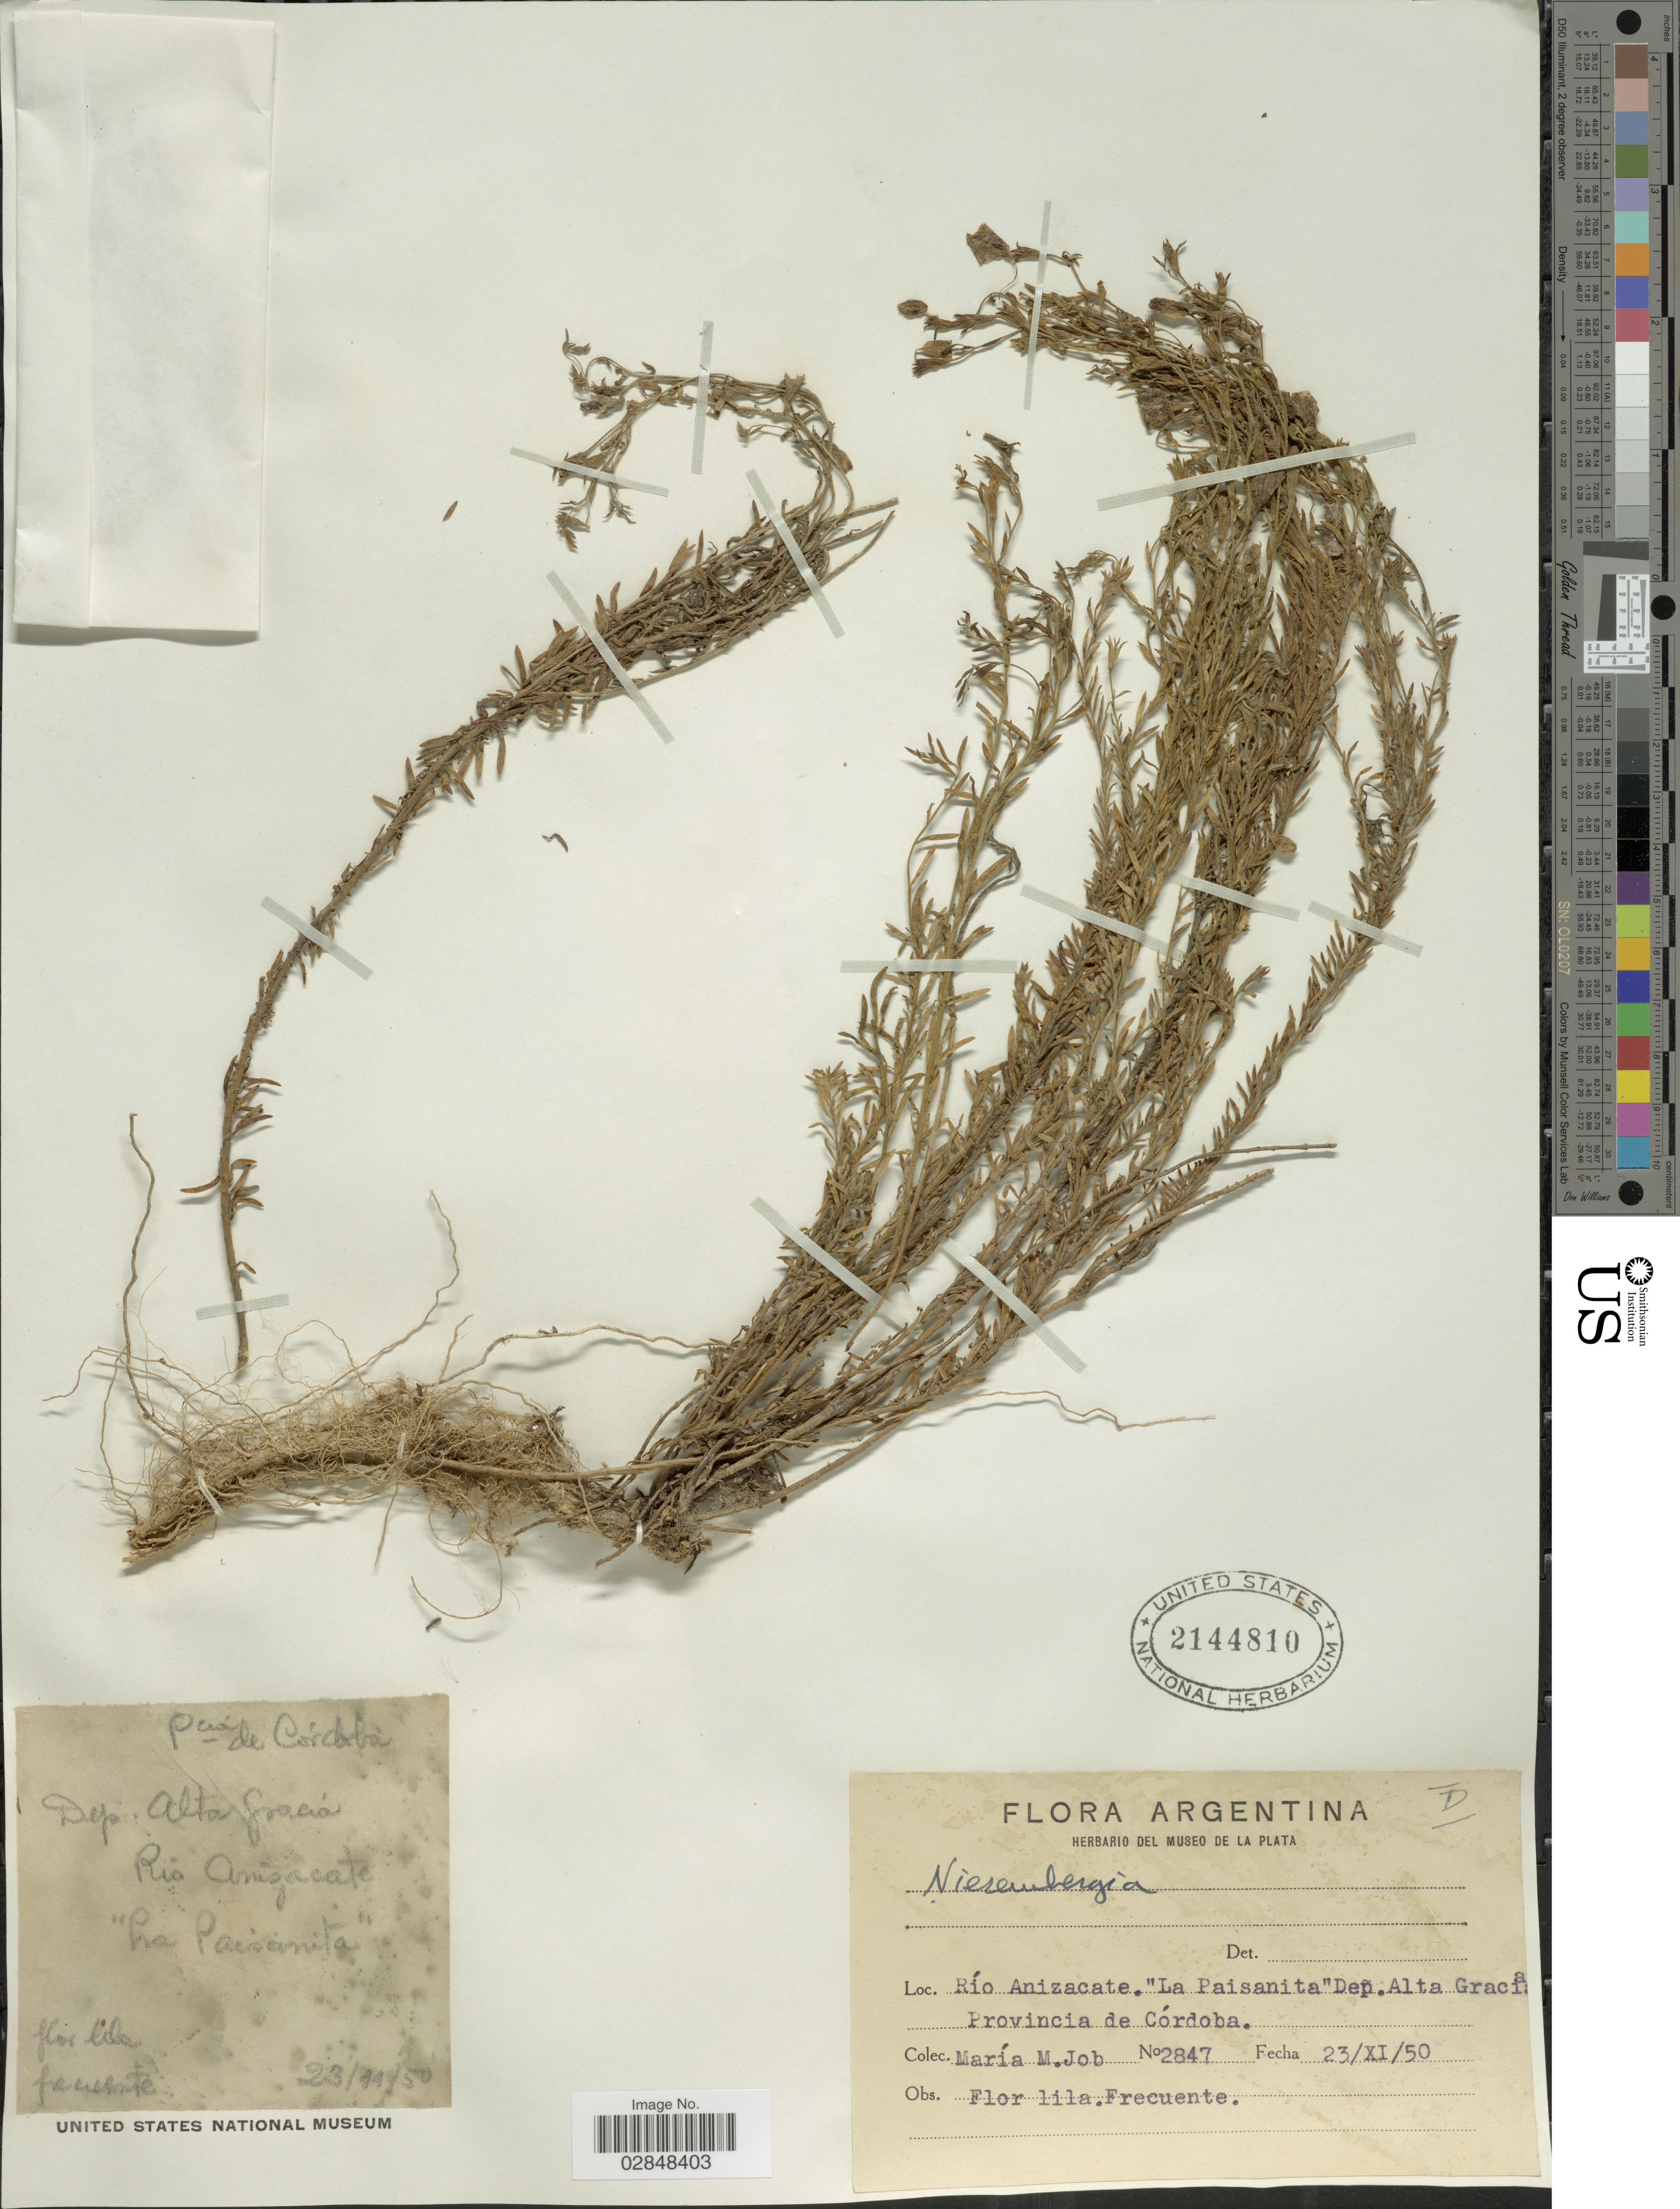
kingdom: Plantae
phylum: Tracheophyta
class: Magnoliopsida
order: Solanales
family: Solanaceae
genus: Nierembergia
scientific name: Nierembergia sp.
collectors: M. Job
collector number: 2847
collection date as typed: Transcribed d/m/y: 23/11/50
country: Argentina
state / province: Cordoba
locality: Río Anizacate. "La Paisanita" Dep. Alta Gracia.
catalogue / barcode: US 2144810